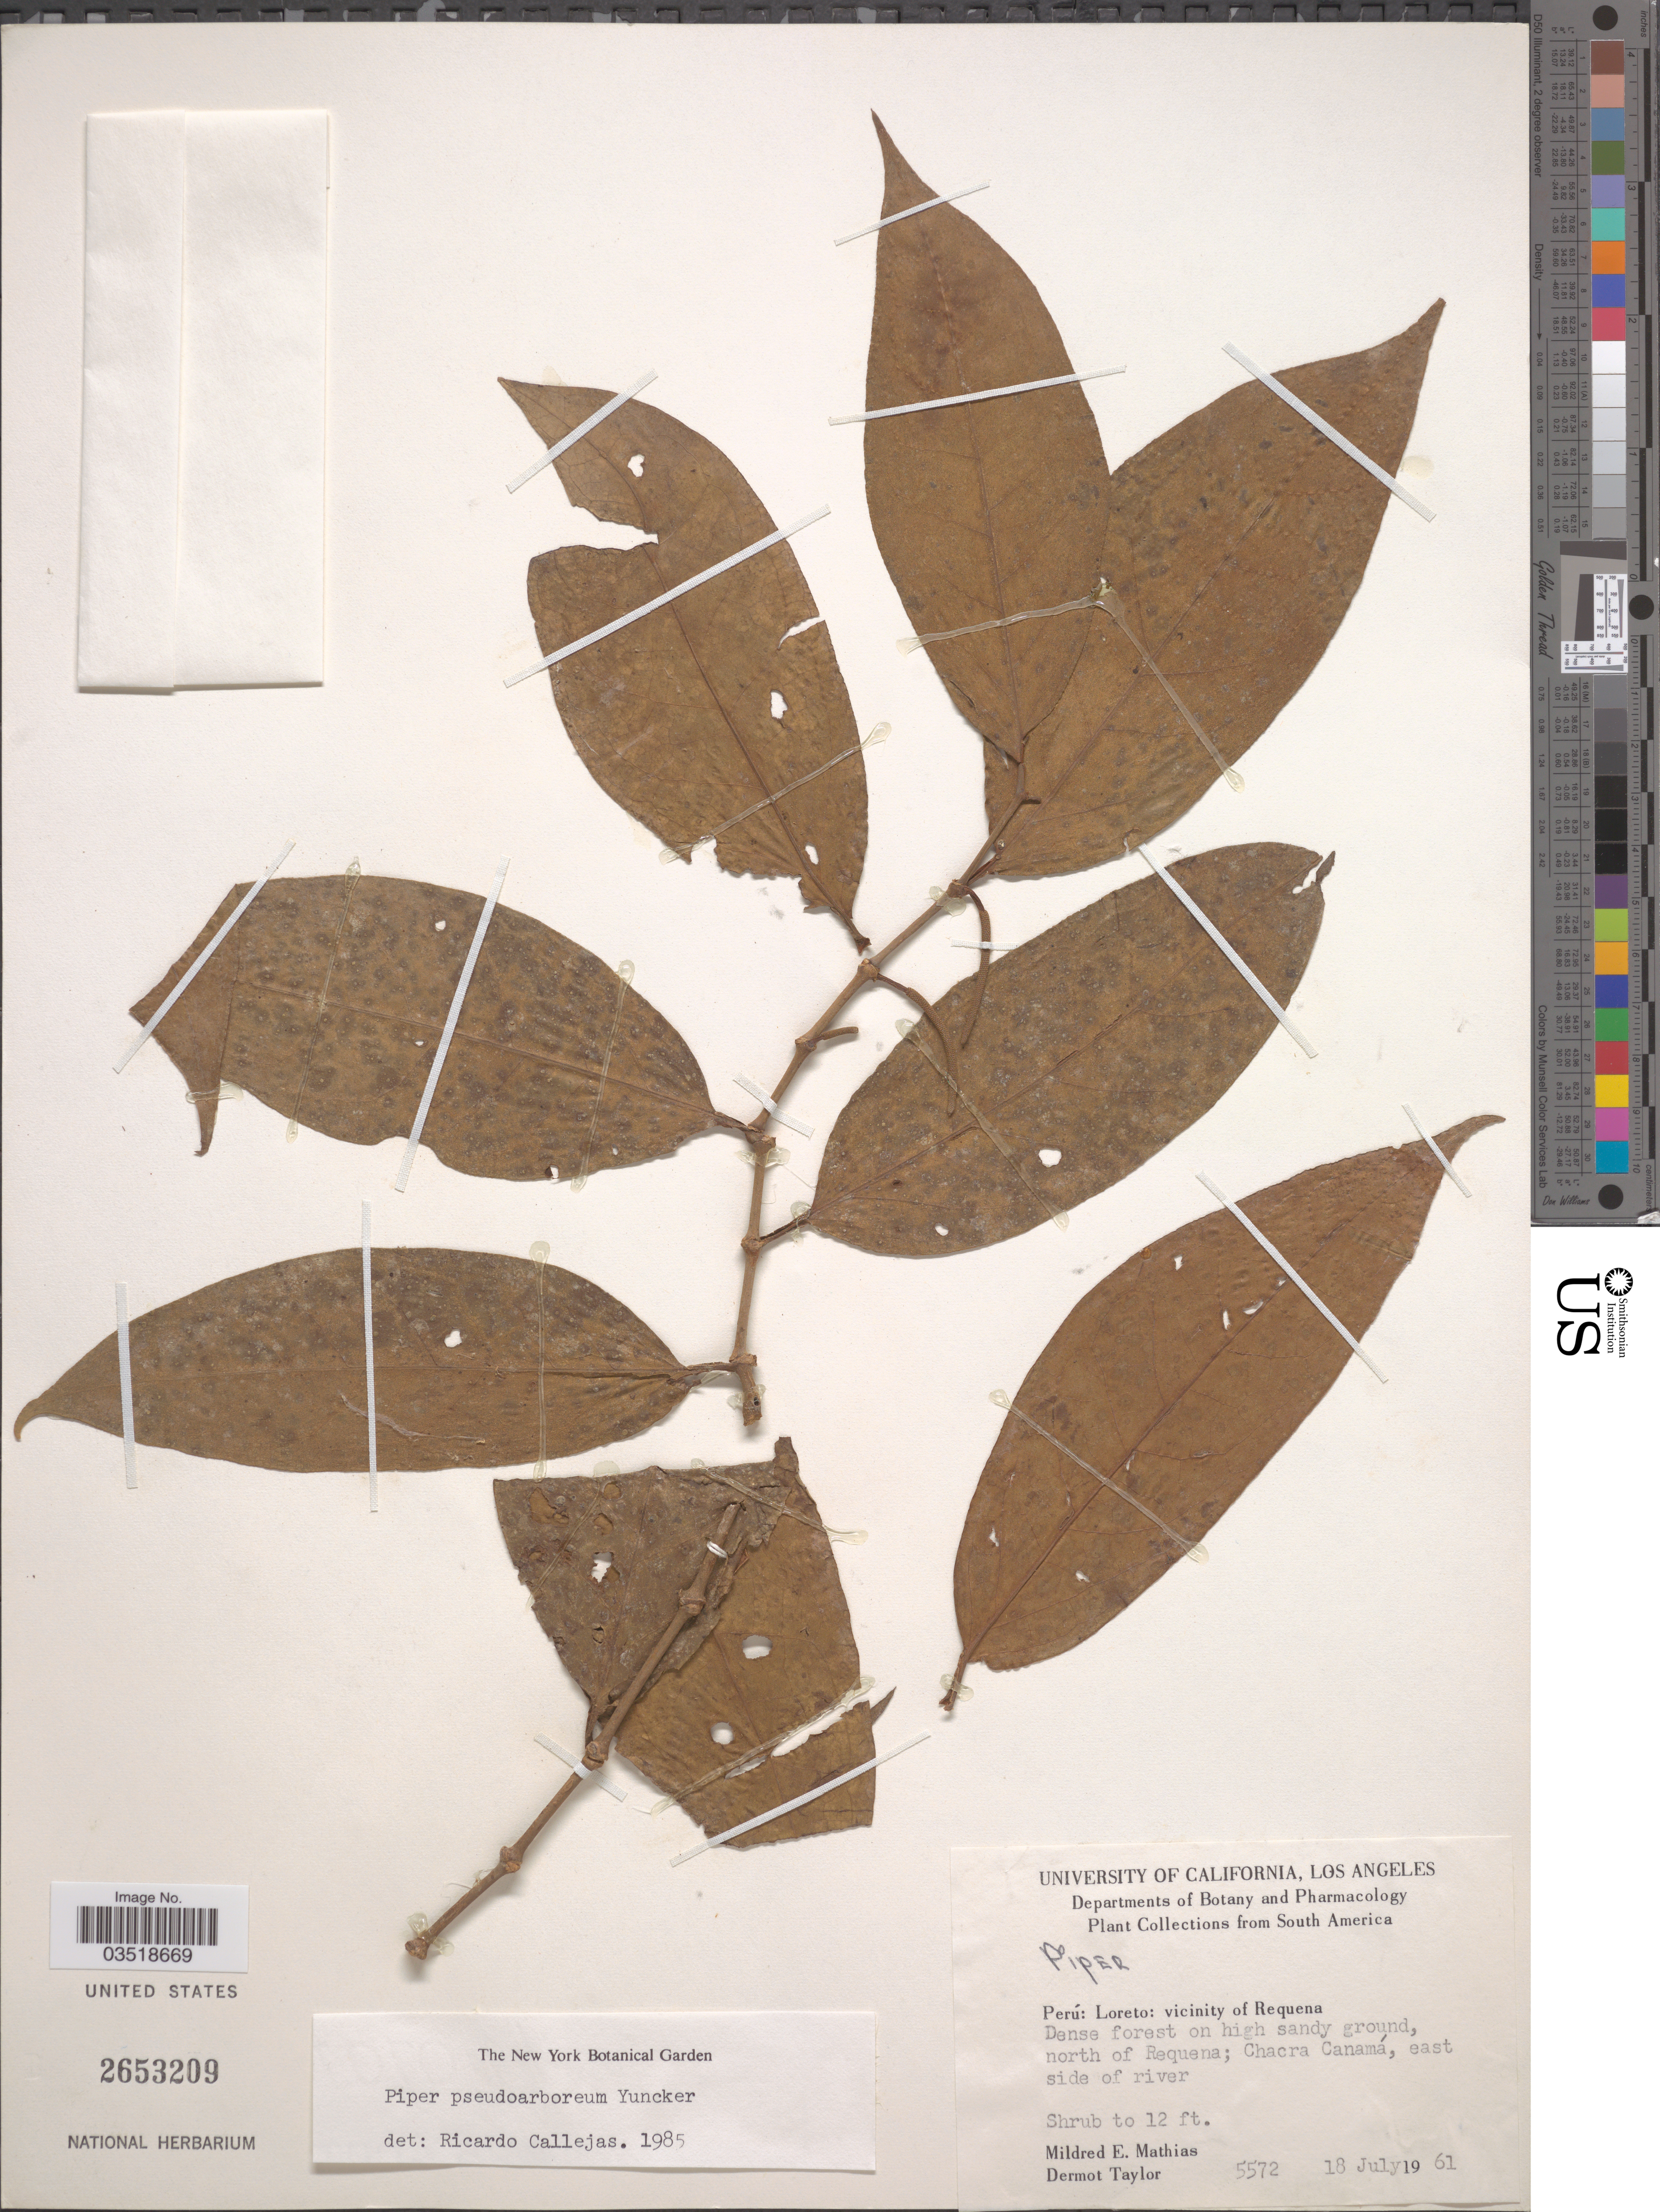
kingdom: Plantae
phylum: Tracheophyta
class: Magnoliopsida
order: Piperales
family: Piperaceae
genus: Piper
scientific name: Piper pseudoarboreum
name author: Yunck.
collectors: M. E. Mathias & D. Taylor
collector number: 5572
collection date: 1961-07-18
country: Peru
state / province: Loreto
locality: Vicinity of Requena. North of Requena; Chacra Canamá, east side of river.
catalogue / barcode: US 2653209